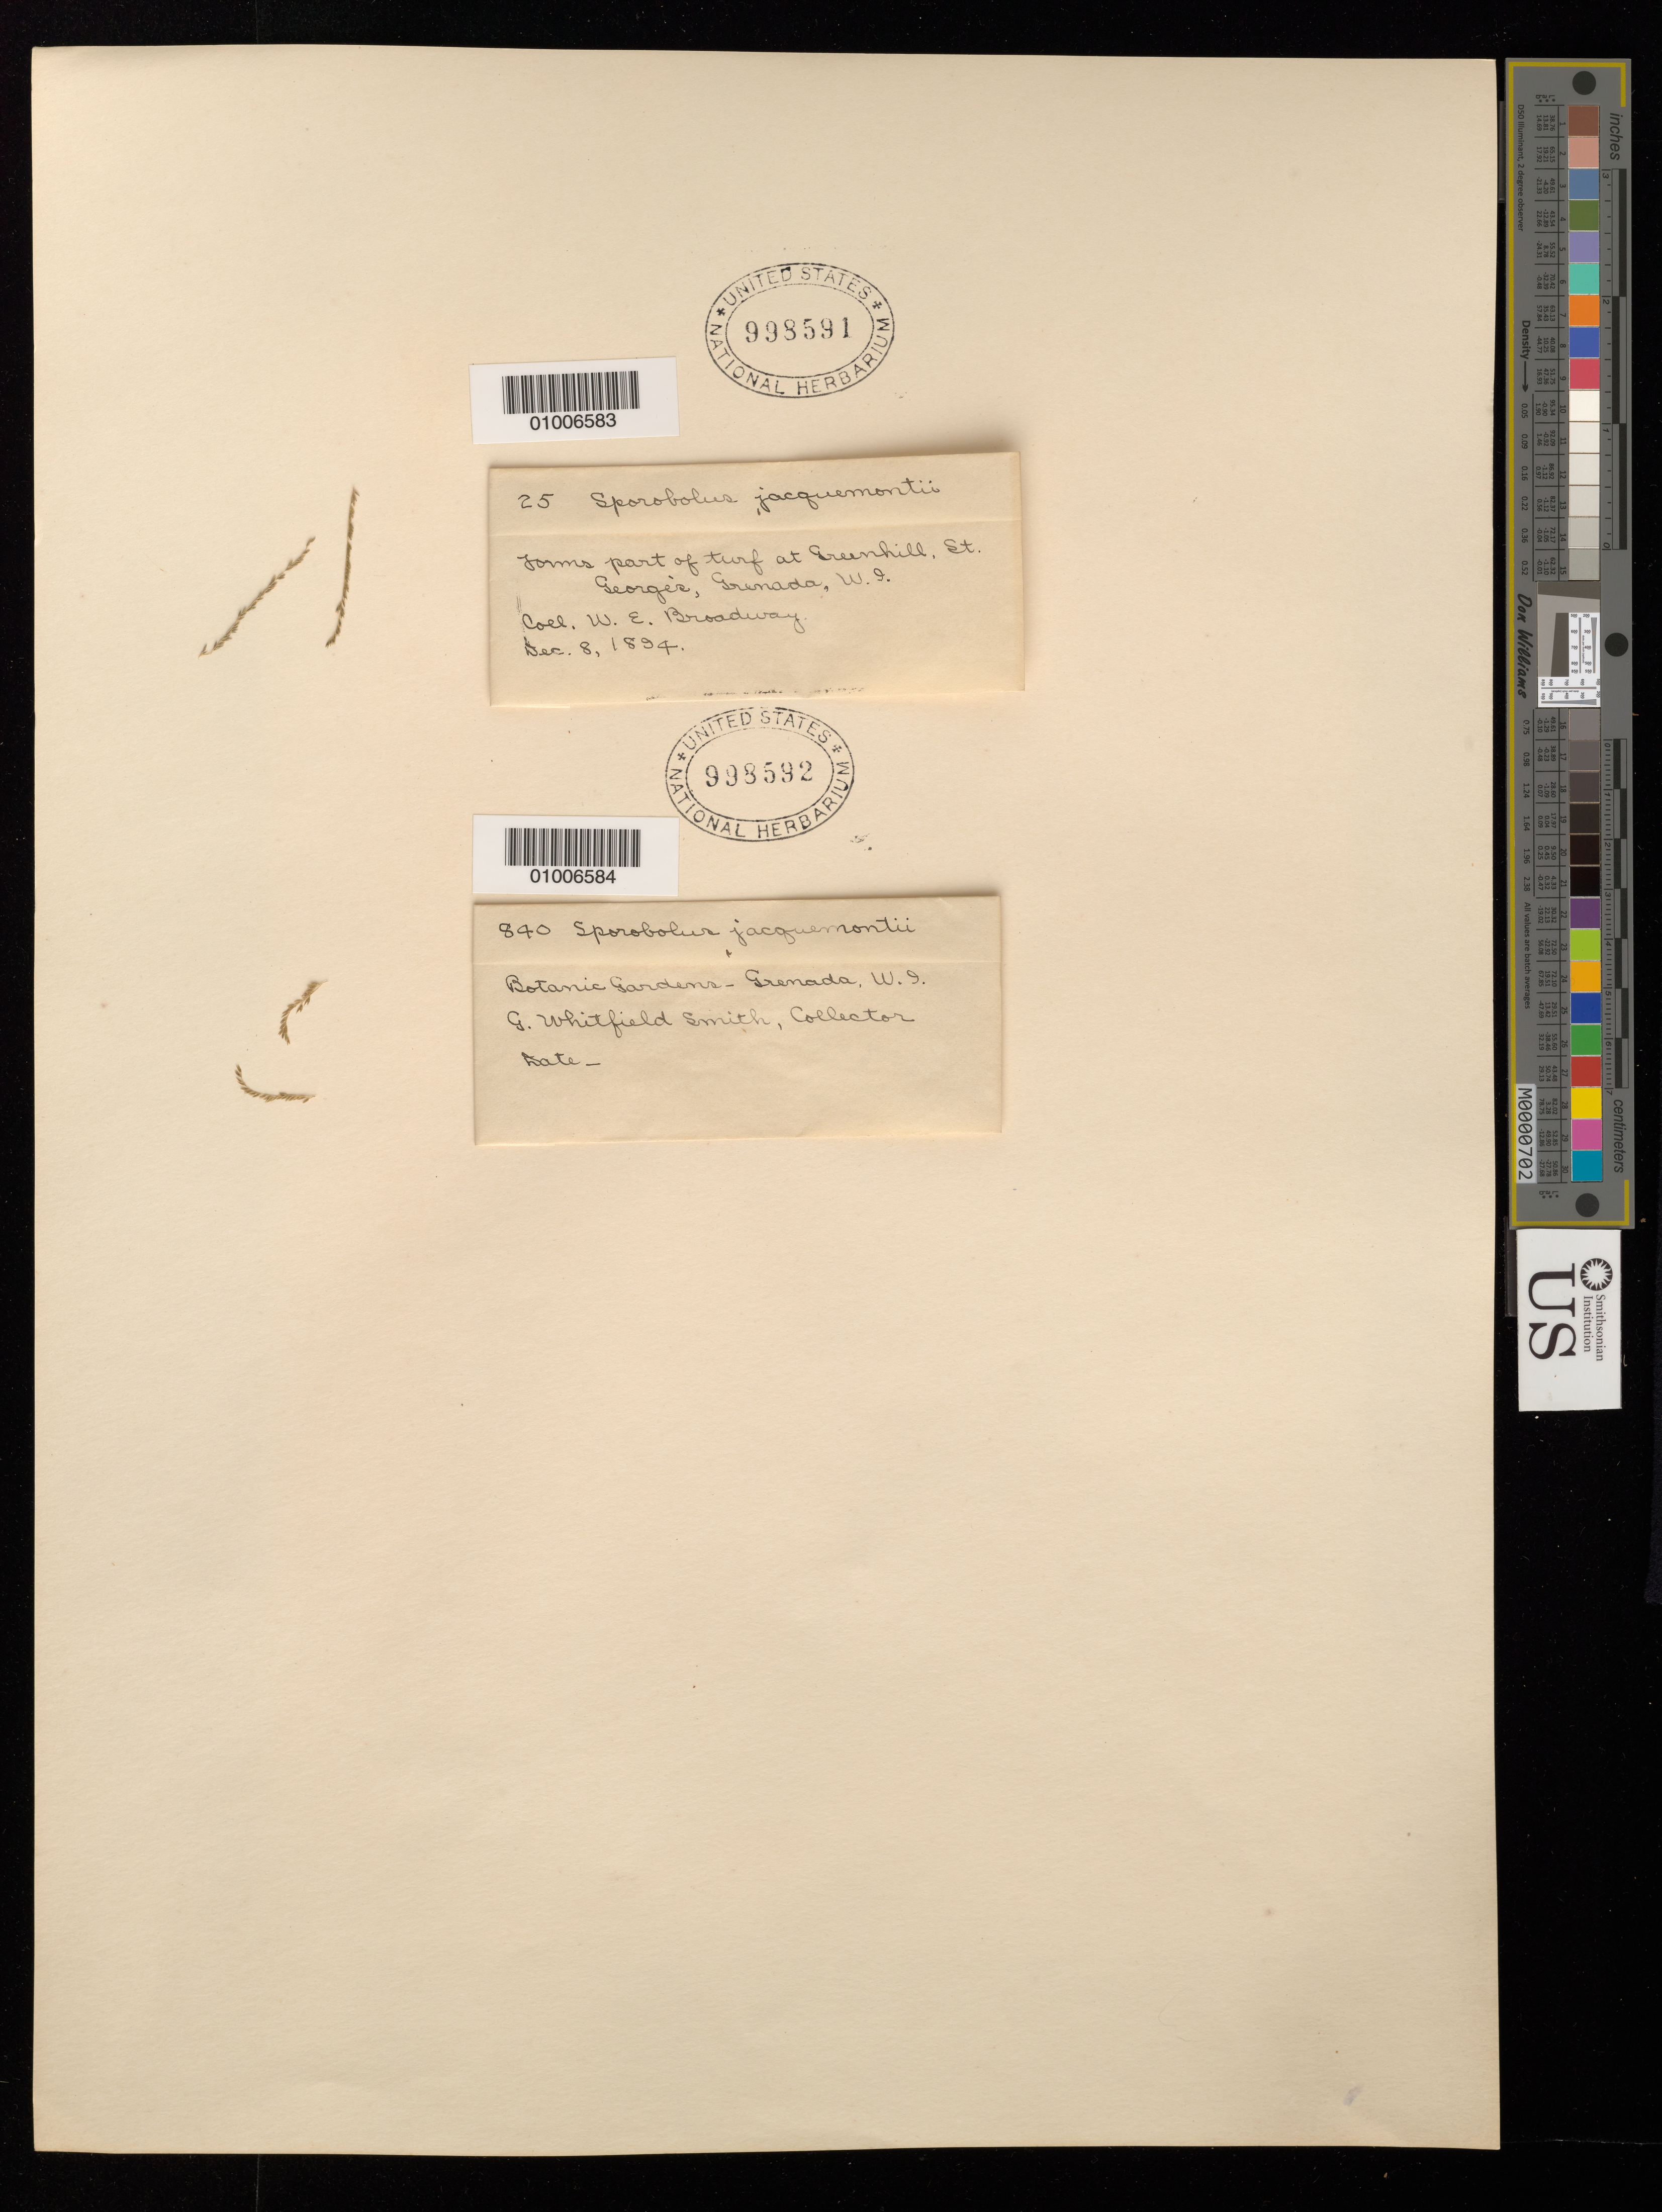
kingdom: Plantae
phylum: Tracheophyta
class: Liliopsida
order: Poales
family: Poaceae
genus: Sporobolus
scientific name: Sporobolus indicus var. indicus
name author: (L.) R. Br.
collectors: W. E. Broadway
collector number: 25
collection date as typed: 08 Dec 1894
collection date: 1894-12-08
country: Grenada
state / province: Saint George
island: Grenada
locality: Forms part of turf at Greenhill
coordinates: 0 N, 0 E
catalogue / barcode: US 998591